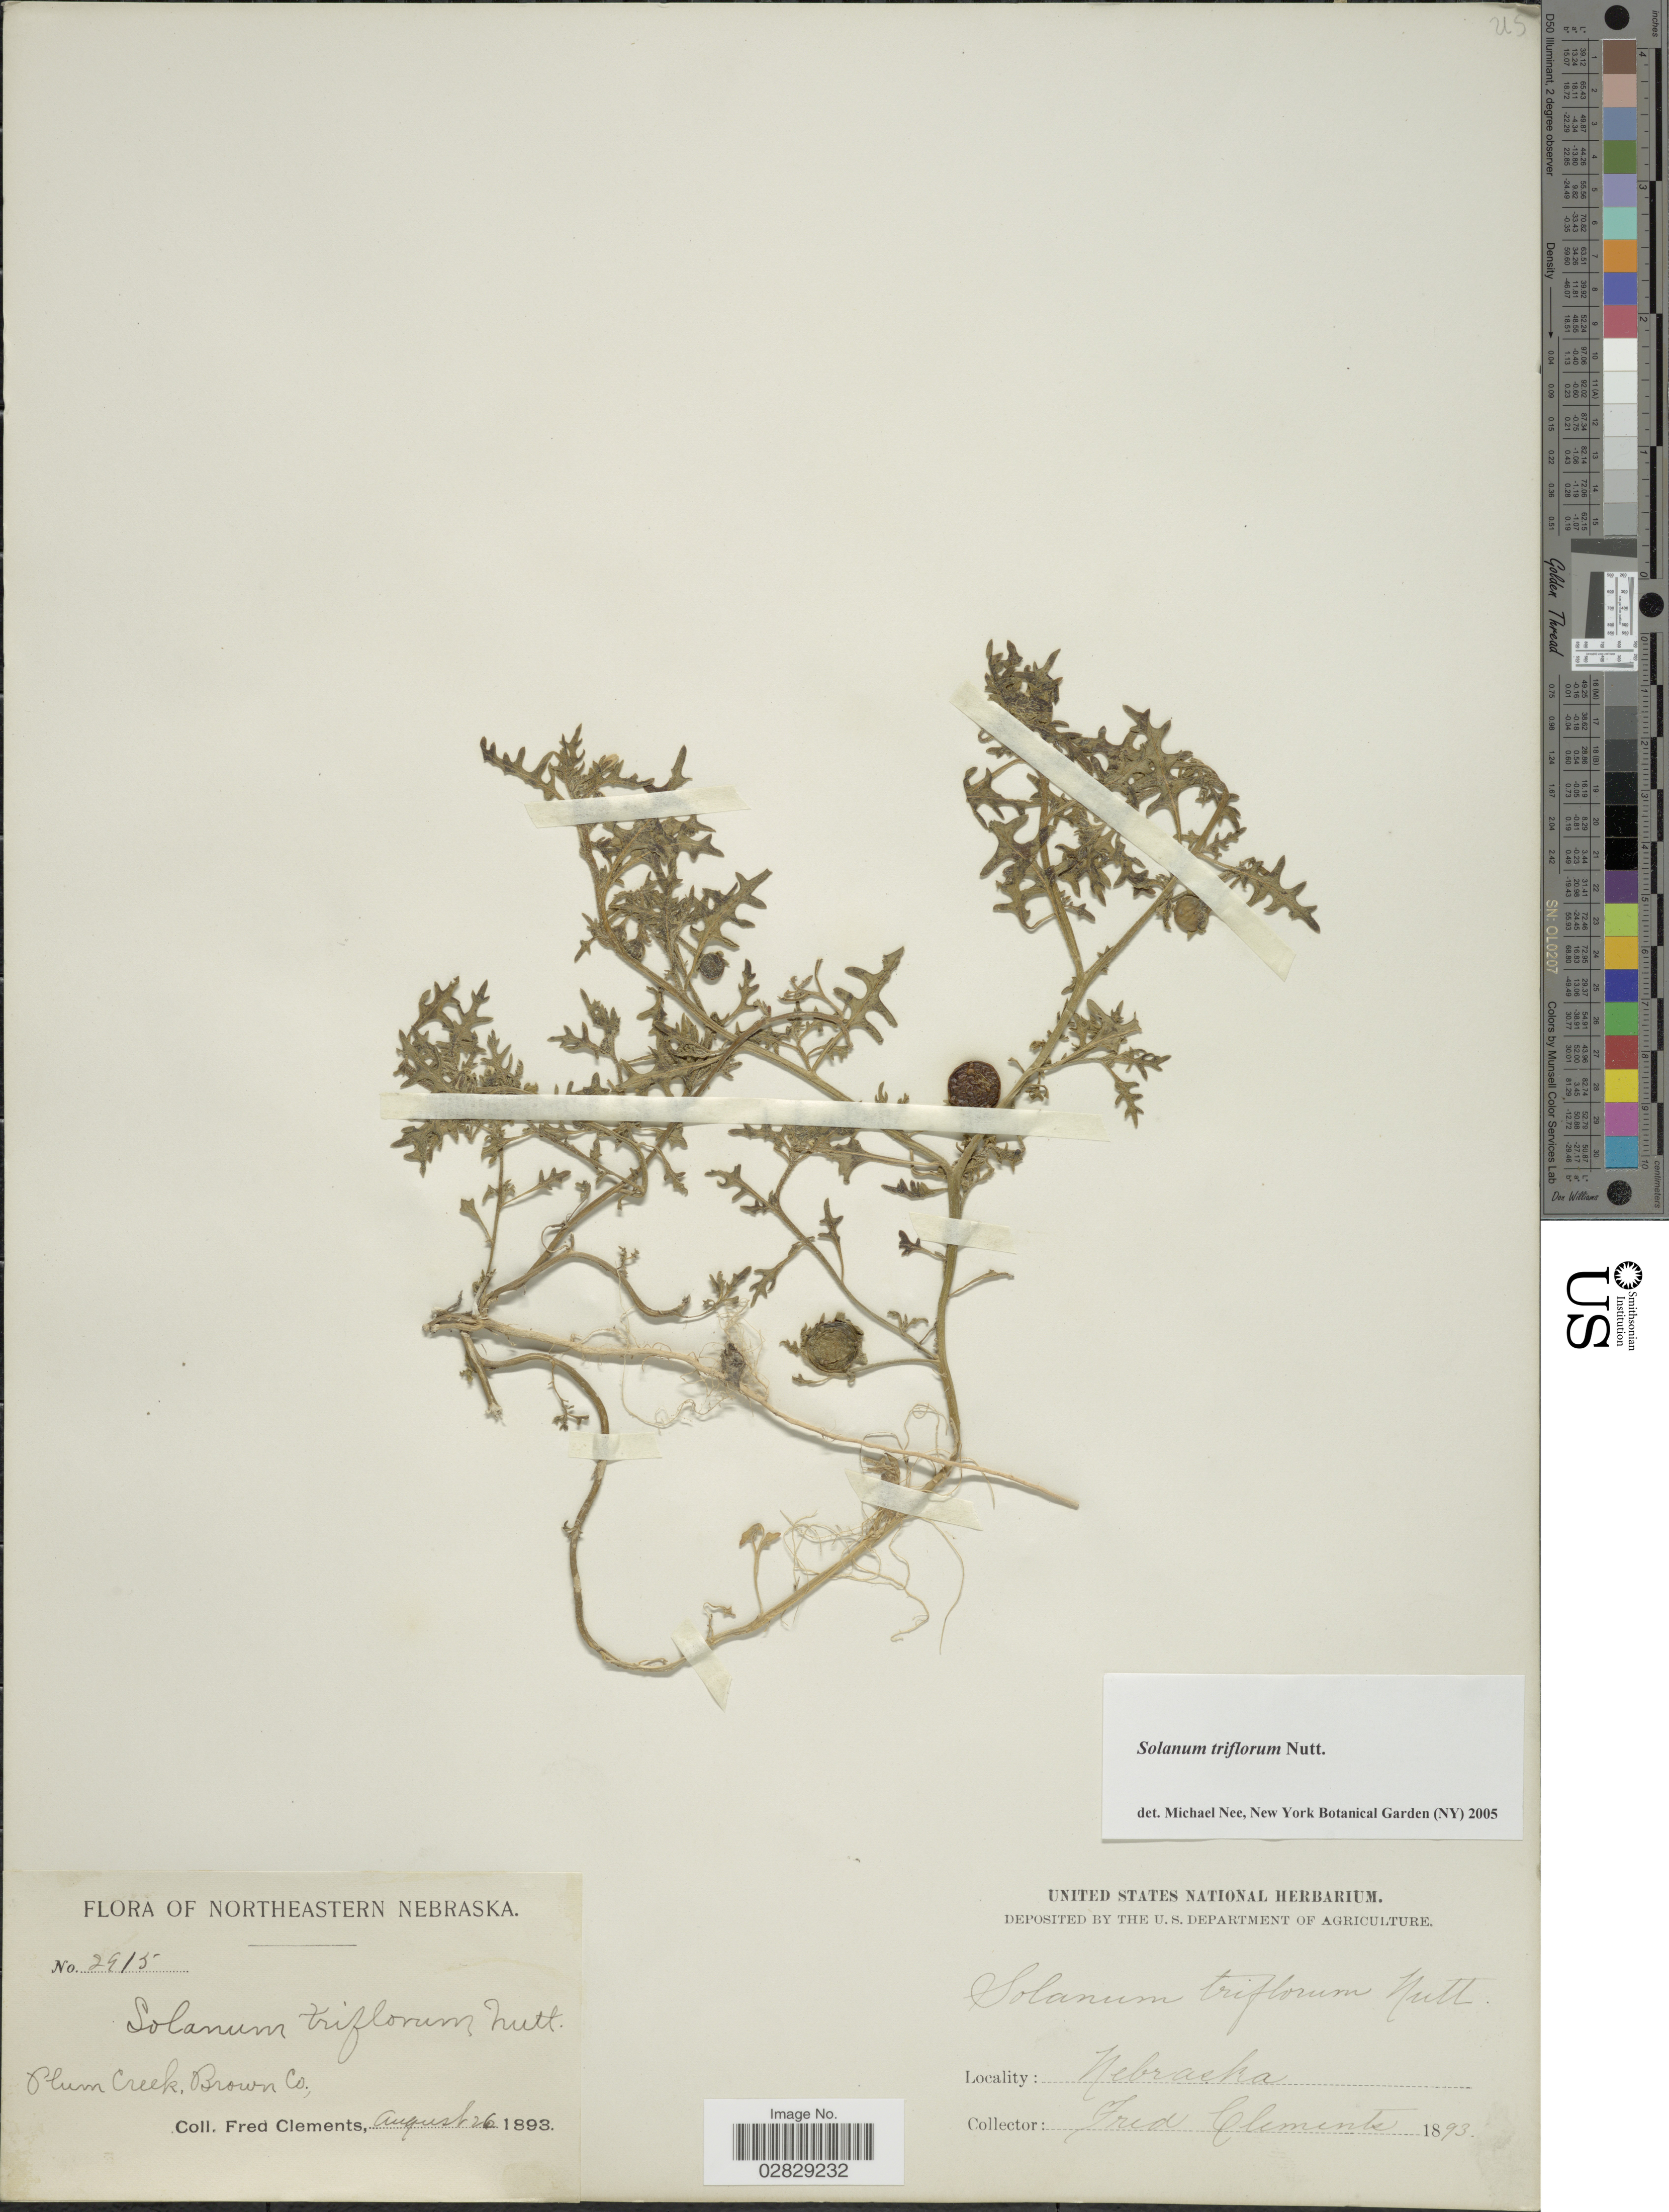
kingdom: Plantae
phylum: Tracheophyta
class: Magnoliopsida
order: Solanales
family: Solanaceae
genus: Solanum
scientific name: Solanum triflorum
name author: Nutt.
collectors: F. Clements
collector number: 2915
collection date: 1893-08-26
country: United States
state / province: Nebraska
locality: Northeastern Nebraska. Plum Creek, Brown Co.